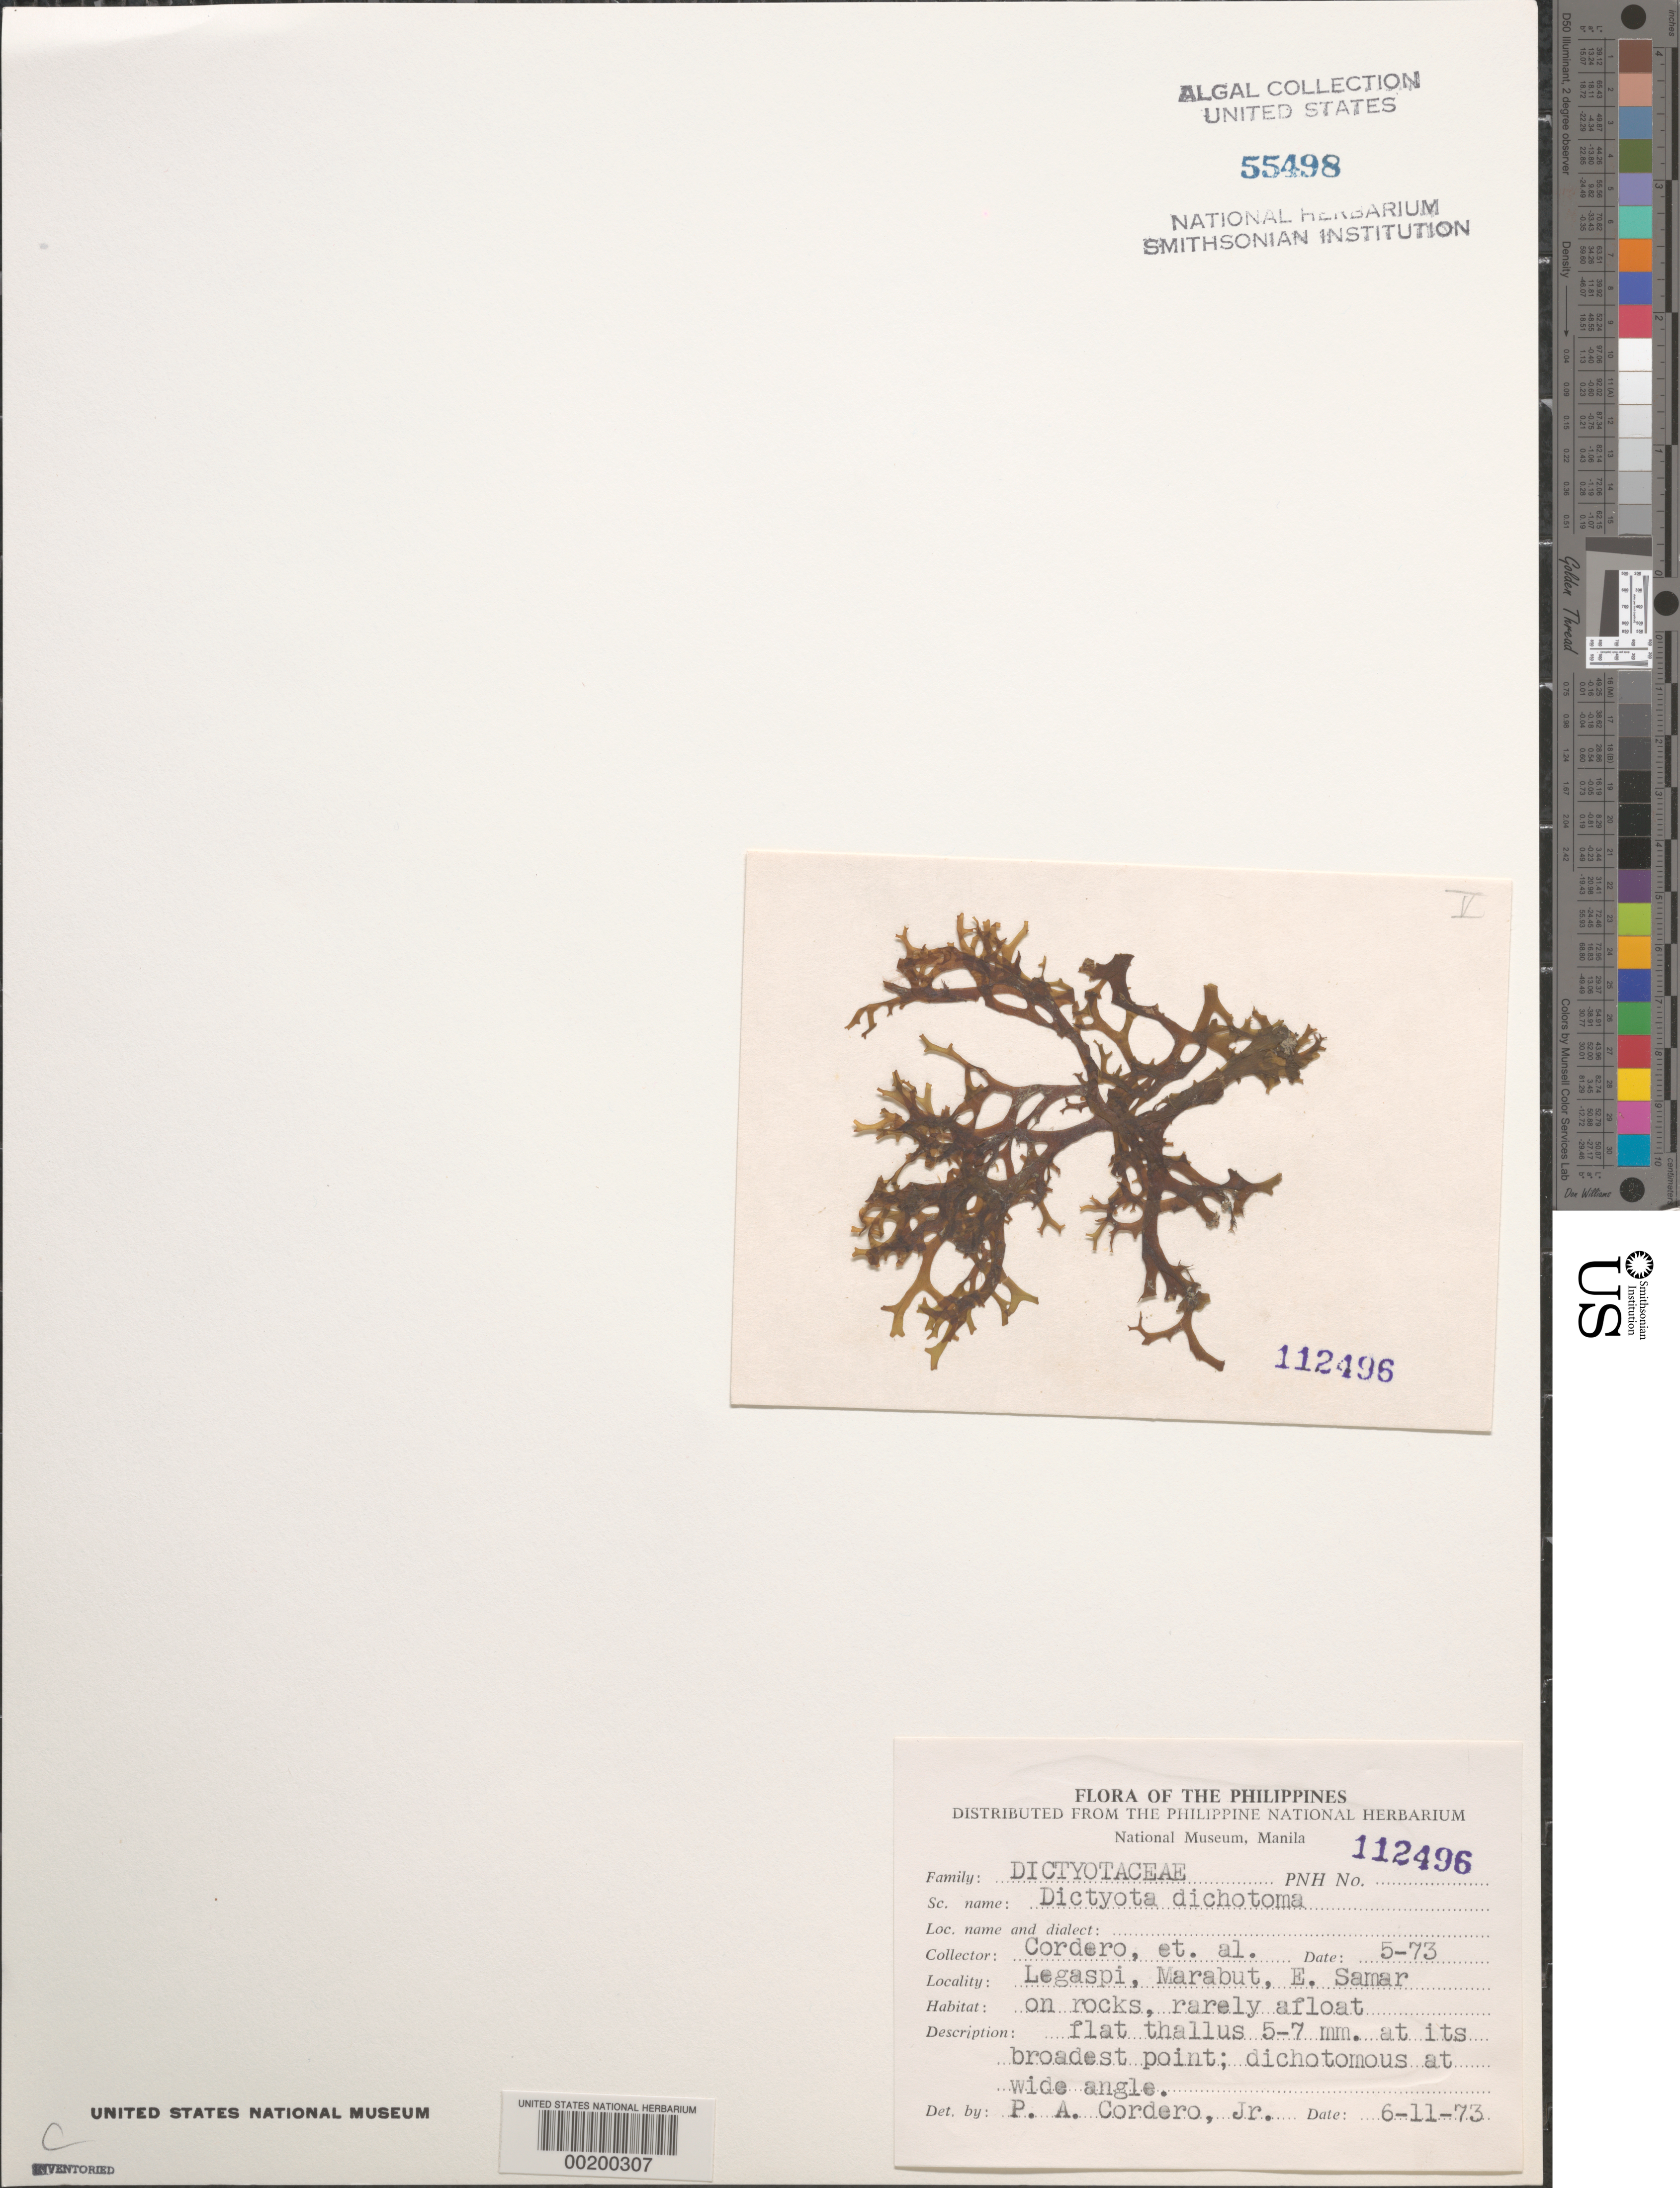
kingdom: Chromista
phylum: Ochrophyta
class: Phaeophyceae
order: Dictyotales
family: Dictyotaceae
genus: Dictyota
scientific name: Dictyota dichotoma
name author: (Huds.) J.V.Lamouroux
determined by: Cordero, P. A., Jr.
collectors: P. A. Cordero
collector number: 112496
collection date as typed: May 1973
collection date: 1973-05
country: Philippines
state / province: Eastern Visayas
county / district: Eastern Samar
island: Samar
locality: Legaspi, Marabut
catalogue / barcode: US 55498